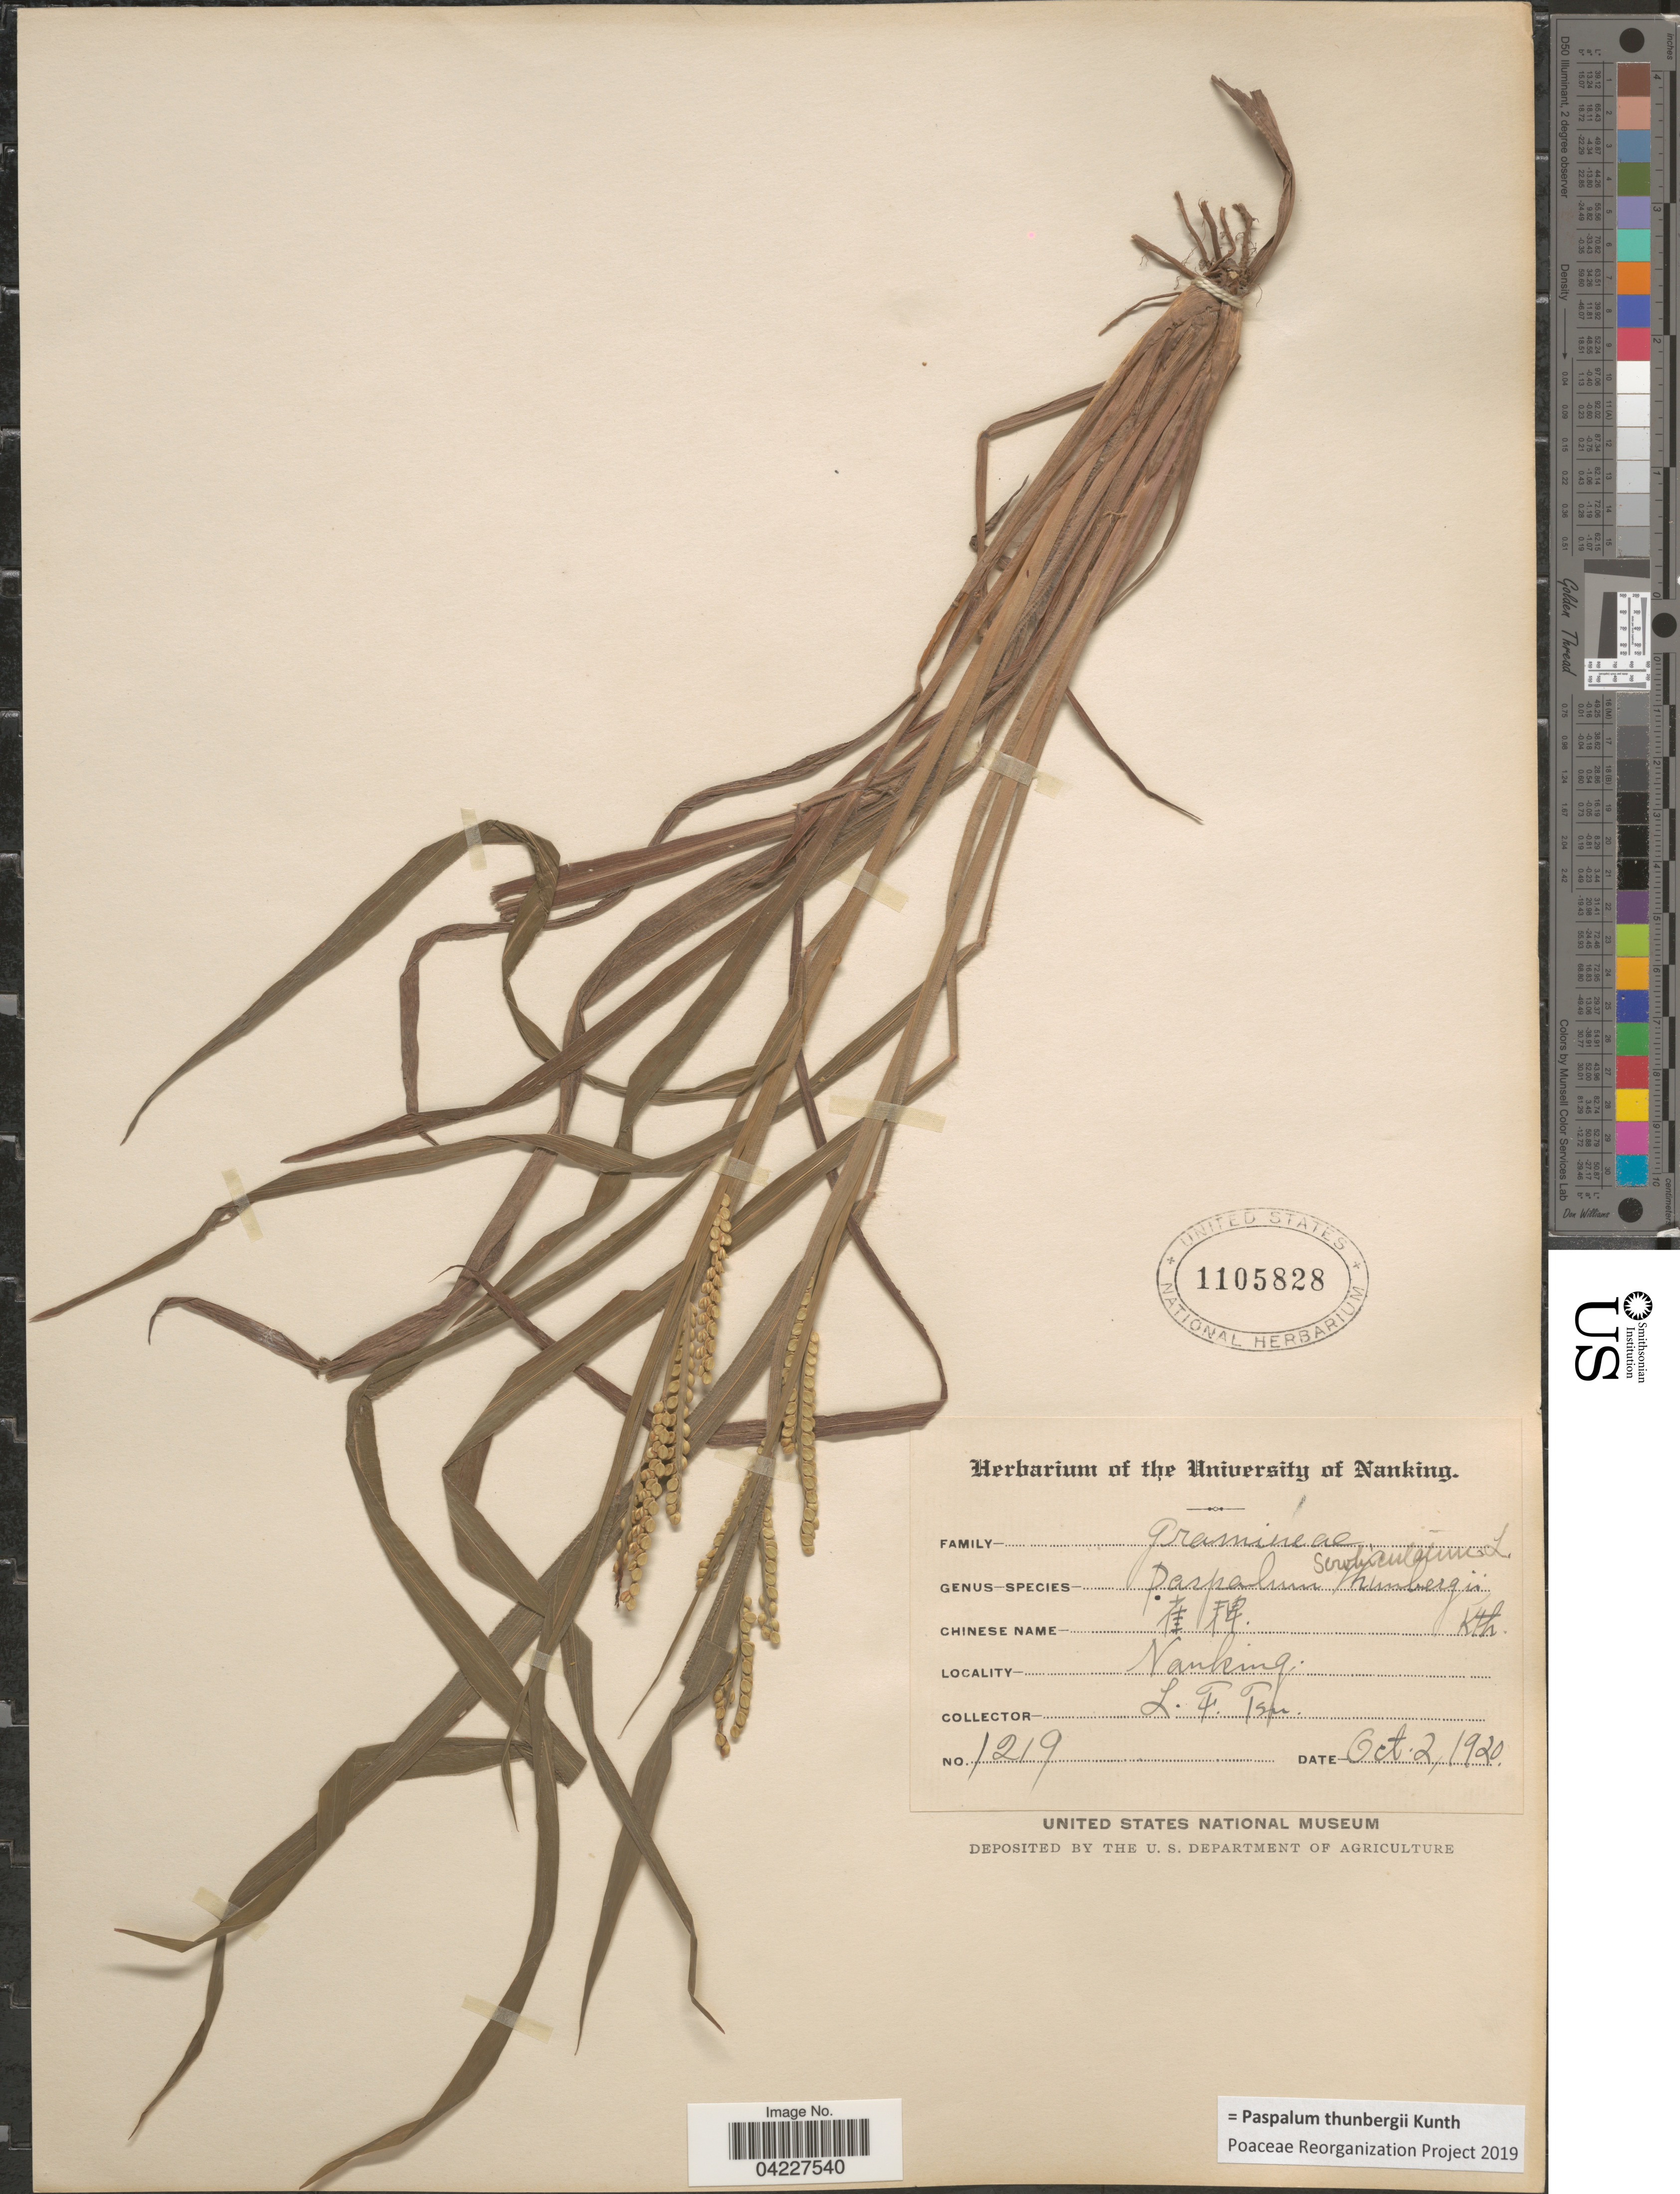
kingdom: Plantae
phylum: Tracheophyta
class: Liliopsida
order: Poales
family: Poaceae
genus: Paspalum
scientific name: Paspalum thunbergii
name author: Kunth ex Steud.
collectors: L. Tsu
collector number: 1219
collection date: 1920-10-02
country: China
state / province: Jiangsu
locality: Nanking.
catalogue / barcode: US 1105828